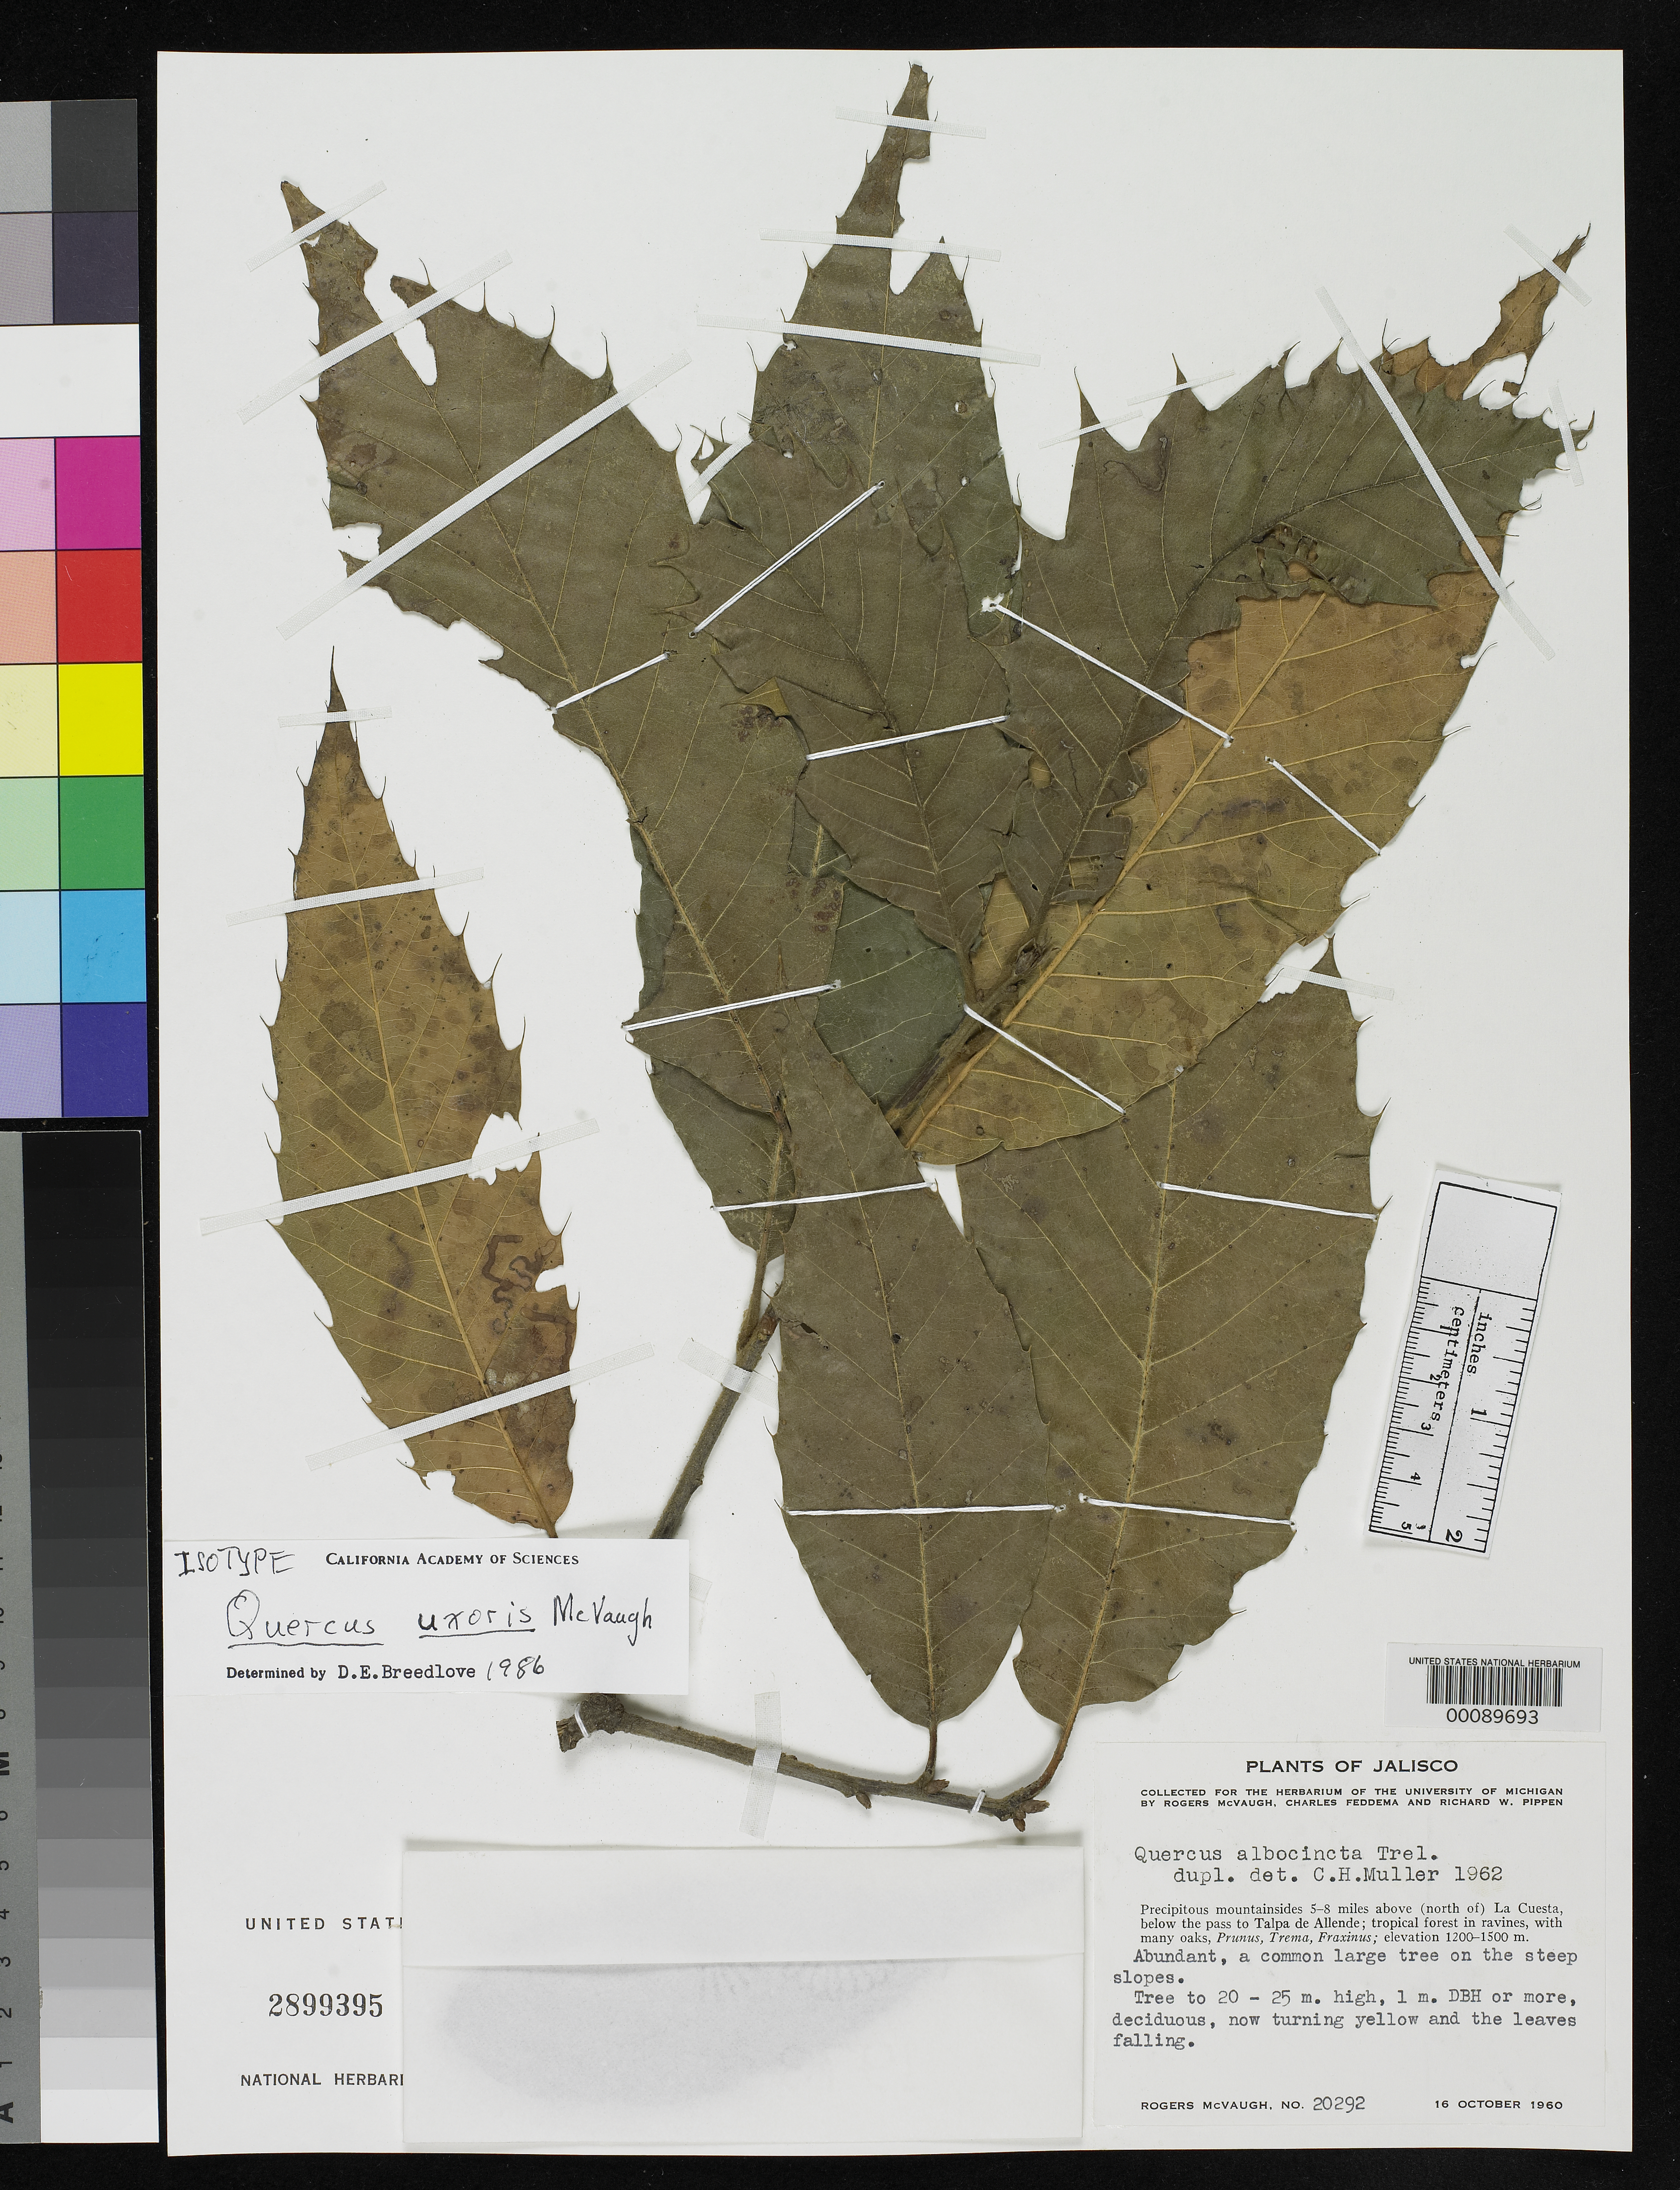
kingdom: Plantae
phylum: Tracheophyta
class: Magnoliopsida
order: Fagales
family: Fagaceae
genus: Quercus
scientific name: Quercus uxoris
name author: McVaugh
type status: Isotype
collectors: R. McVaugh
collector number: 20292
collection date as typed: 16 Oct 1960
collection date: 1960-10-16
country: Mexico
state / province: Jalisco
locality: Mts. 5-8 mi N of La Cuesta, below pass to Talpade Allende.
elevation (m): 1200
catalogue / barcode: US 2899385